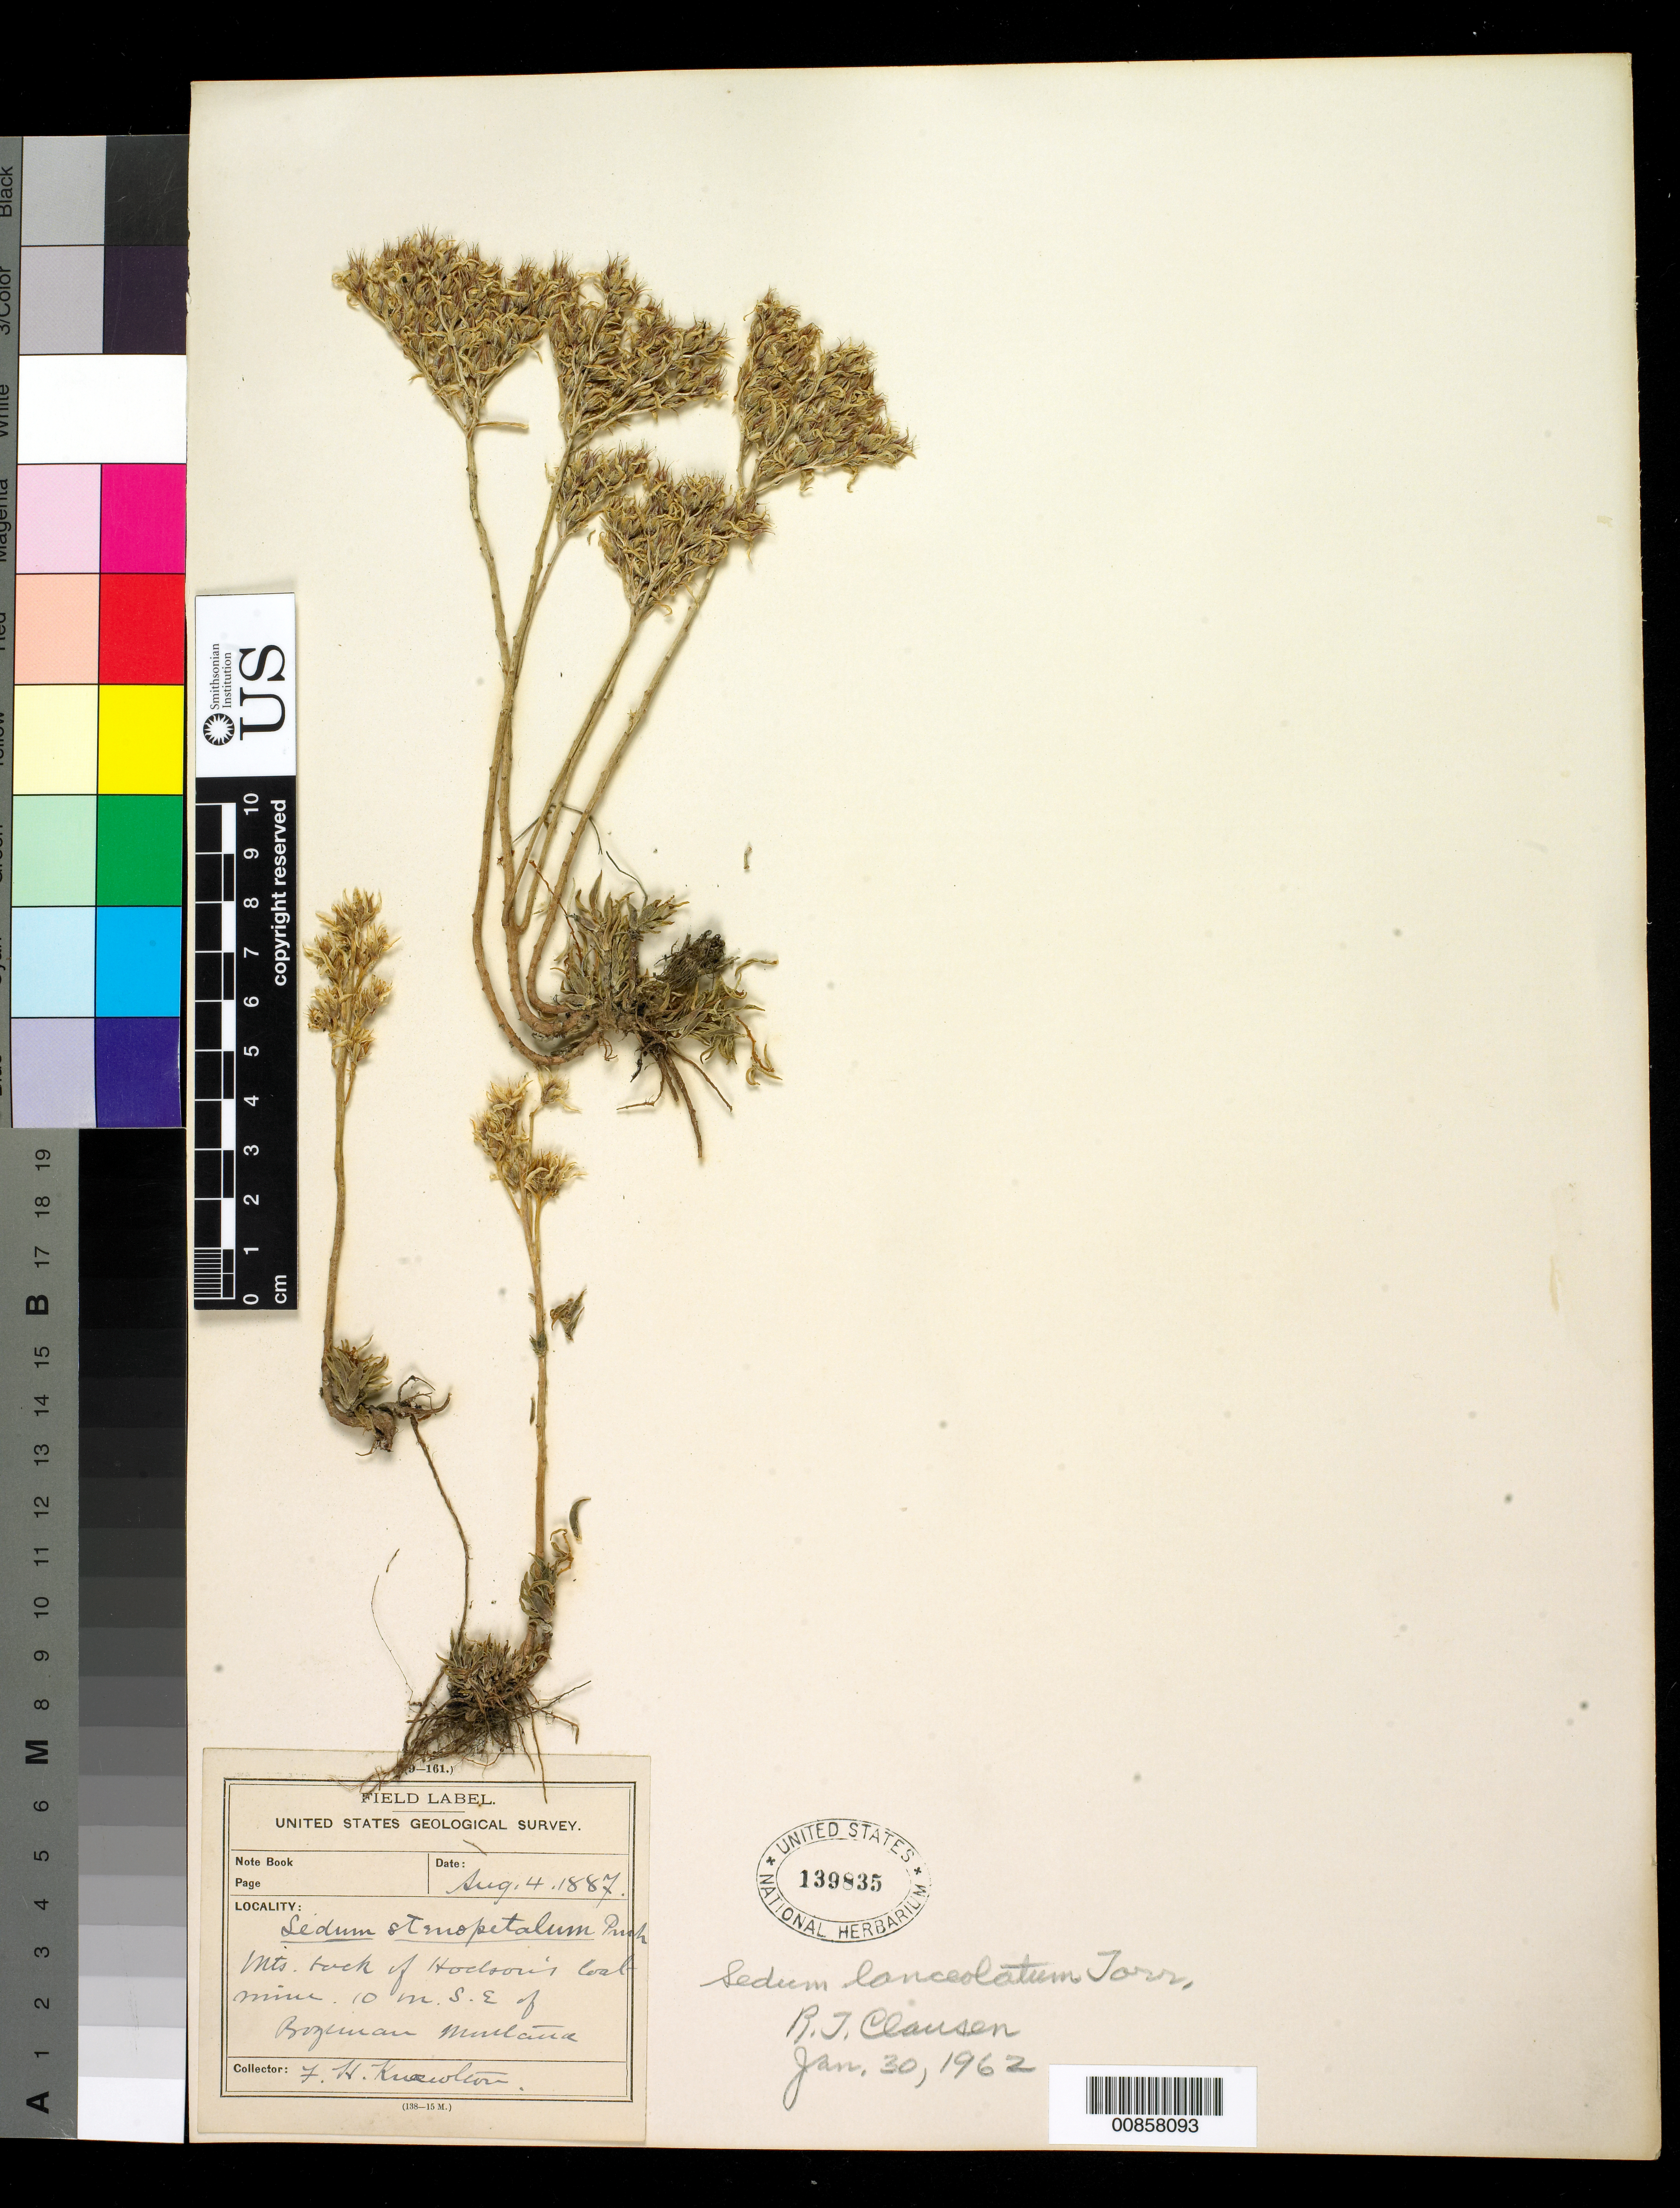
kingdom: Plantae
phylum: Tracheophyta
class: Magnoliopsida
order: Saxifragales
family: Crassulaceae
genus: Sedum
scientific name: Sedum lanceolatum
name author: Torr.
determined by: Clausen, R. J.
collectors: F. H. Knowlton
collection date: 1887-08-04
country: United States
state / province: Montana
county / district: Gallatin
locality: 10 miles S.E. of Bozeman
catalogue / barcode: US 139835